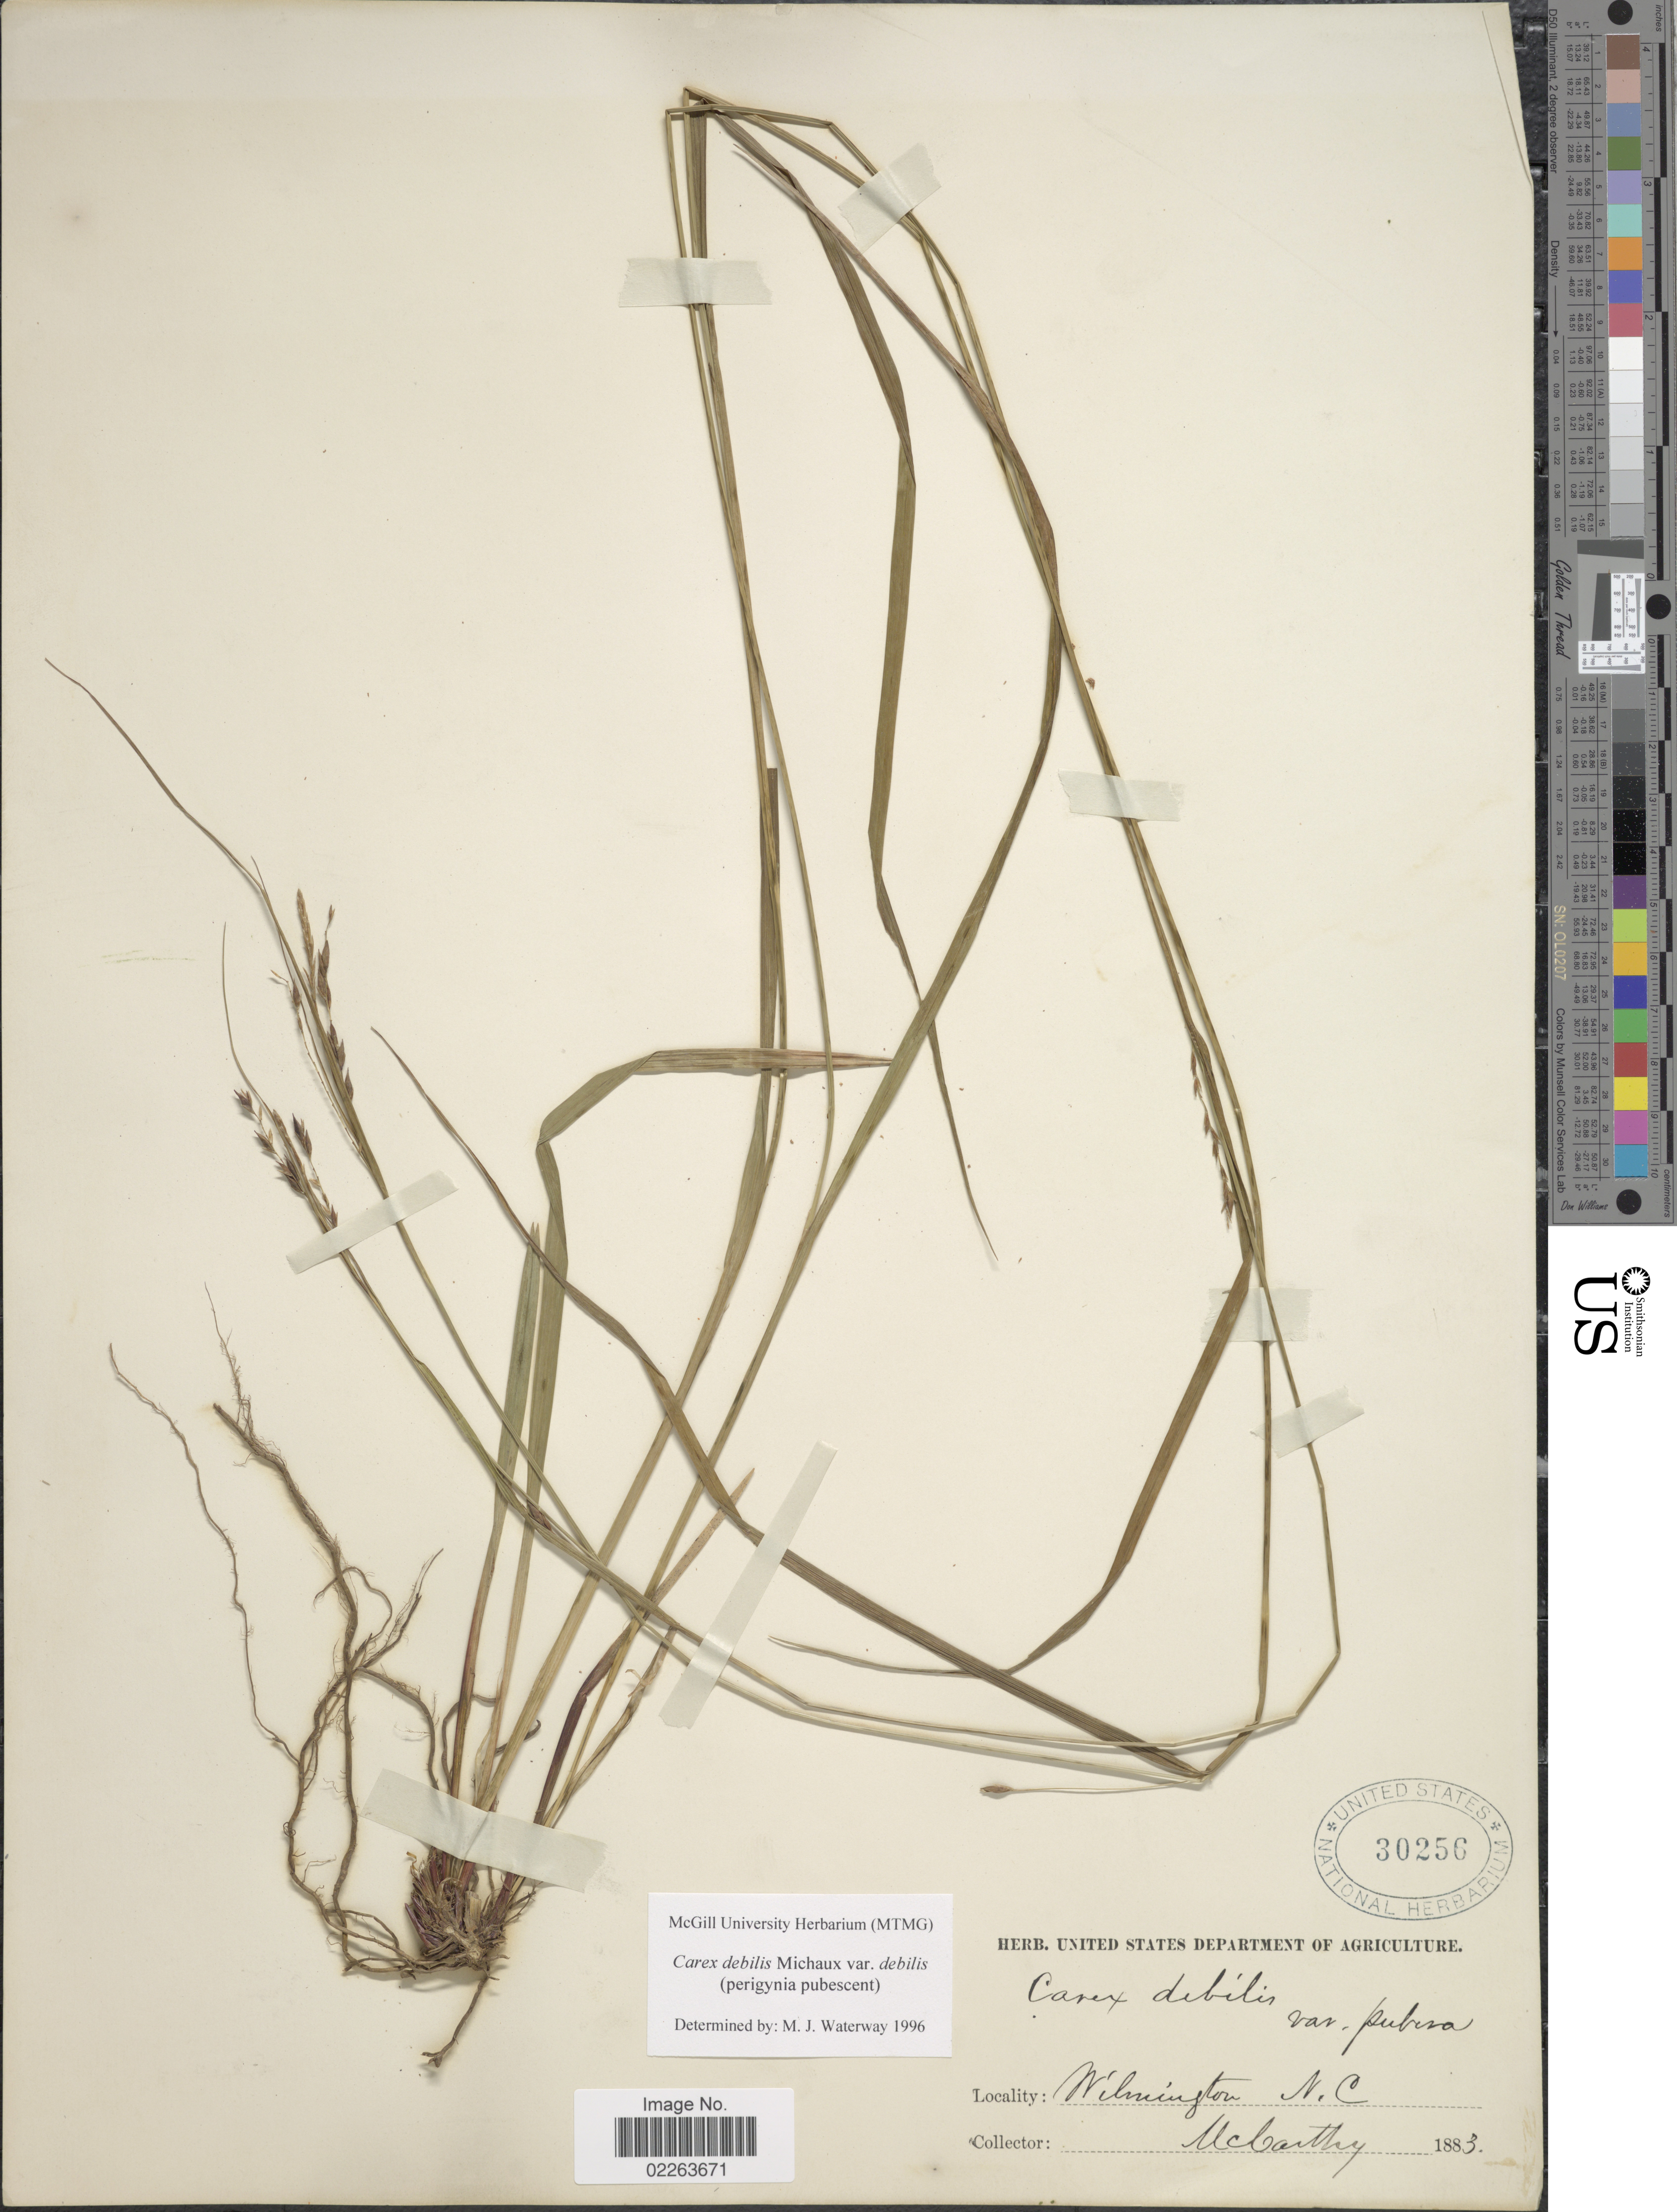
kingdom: Plantae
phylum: Tracheophyta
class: Liliopsida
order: Poales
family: Cyperaceae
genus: Carex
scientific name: Carex debilis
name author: Michx.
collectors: -- McCarthy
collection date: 1883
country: United States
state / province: North Carolina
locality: Wilmington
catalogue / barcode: US 30256